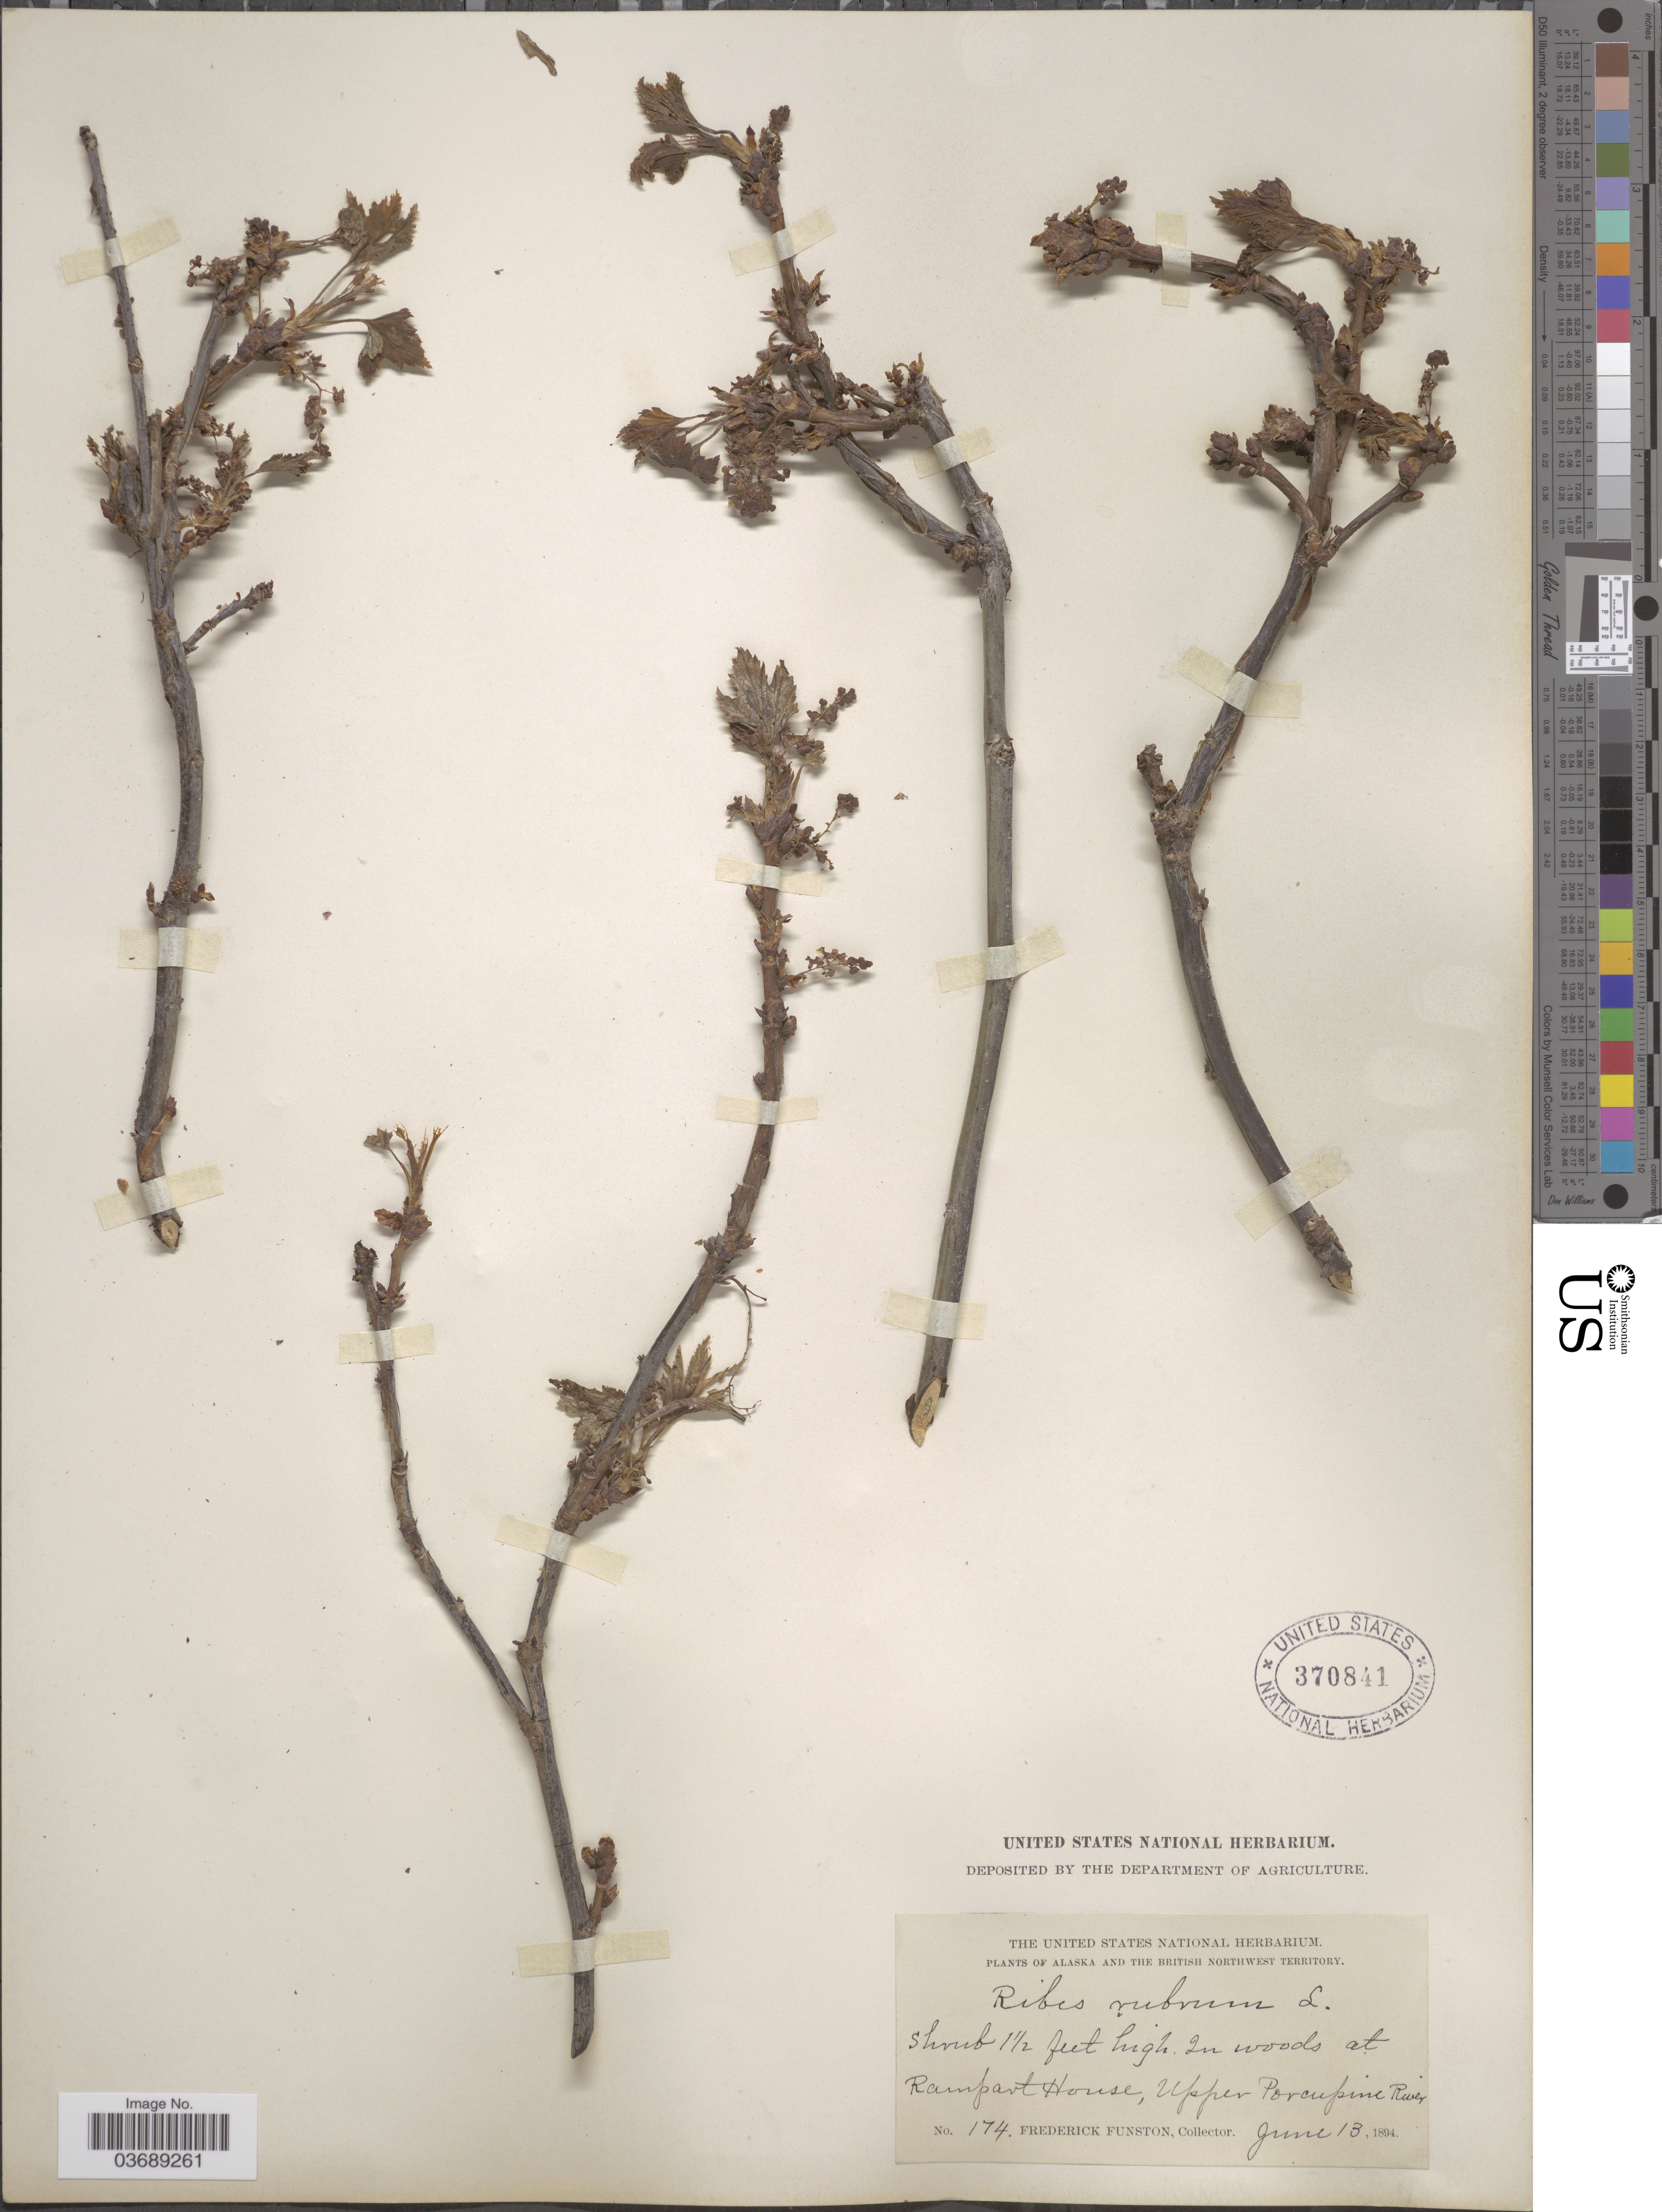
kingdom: Plantae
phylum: Tracheophyta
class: Magnoliopsida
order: Saxifragales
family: Grossulariaceae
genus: Ribes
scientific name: Ribes triste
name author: Pall.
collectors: F. Funston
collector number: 174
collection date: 1894-06-13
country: Canada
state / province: Yukon Territory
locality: The British Northwest Territory. In woods at Rampart House, Upper Porcupine River.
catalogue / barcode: US 370841